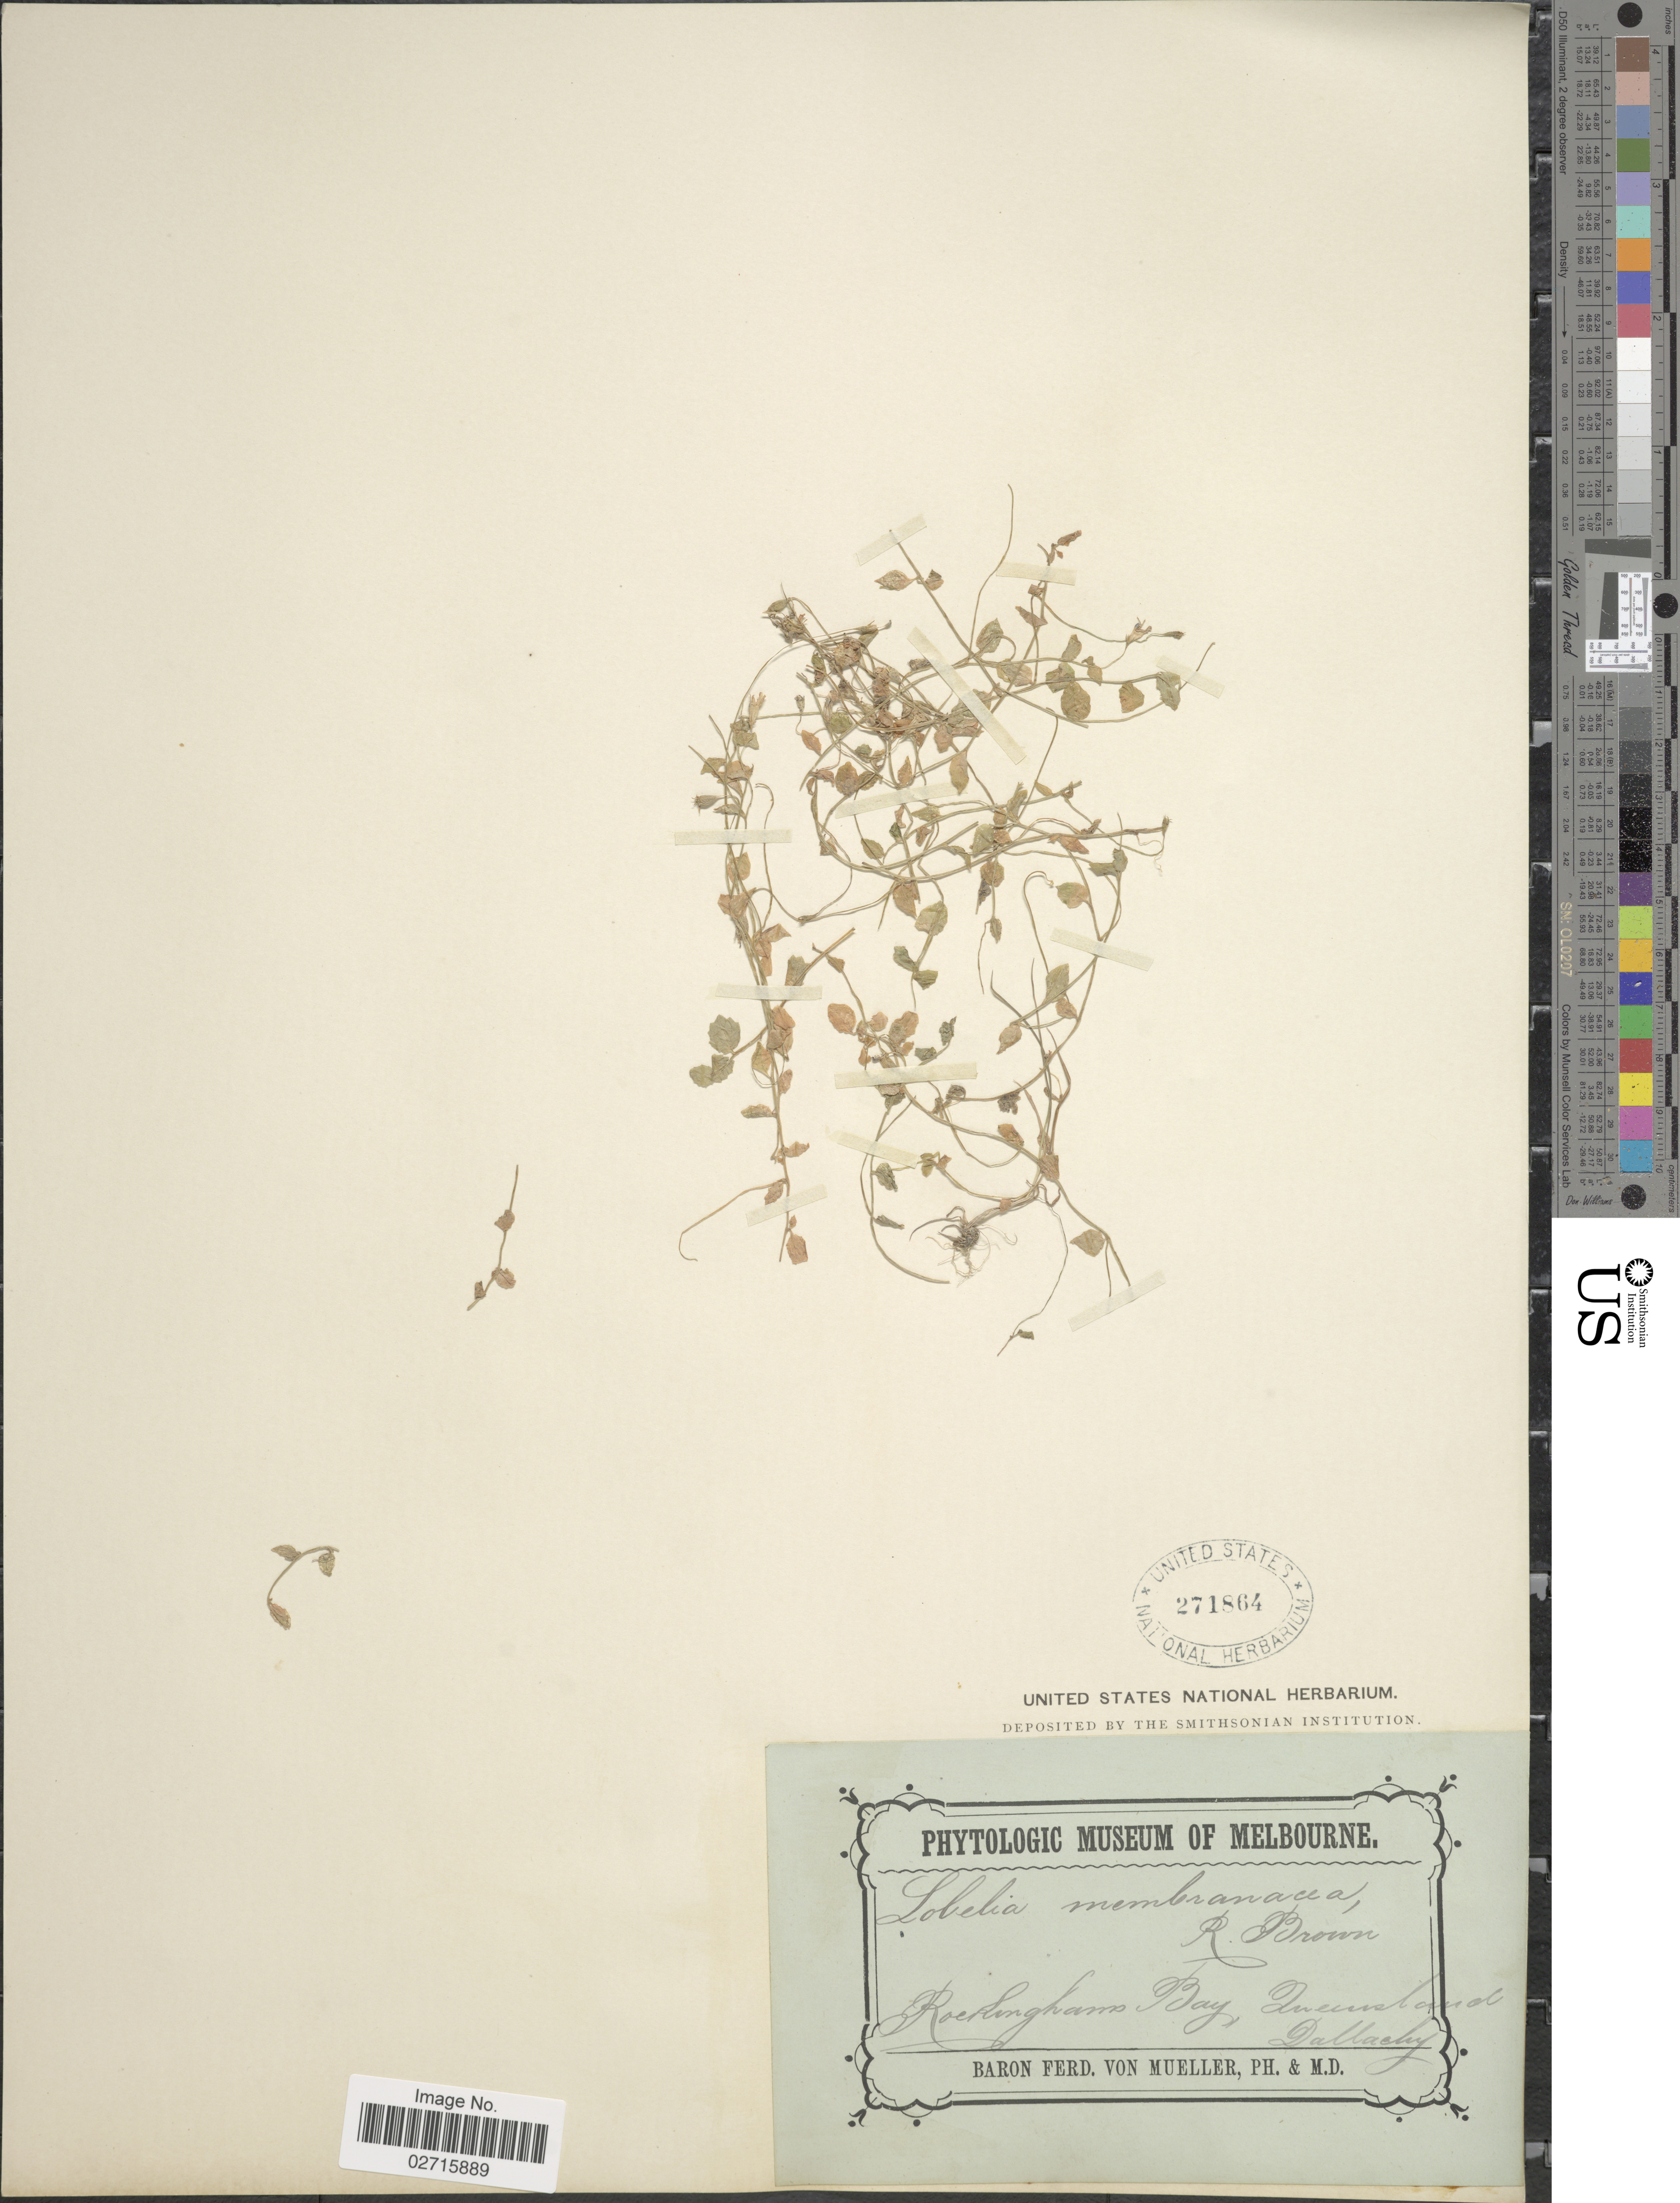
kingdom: Plantae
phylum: Tracheophyta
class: Magnoliopsida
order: Asterales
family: Campanulaceae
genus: Lobelia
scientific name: Lobelia membranacea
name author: R. Br.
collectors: Dallachy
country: Australia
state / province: Queensland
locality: Rockingham Bay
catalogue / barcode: US 271864